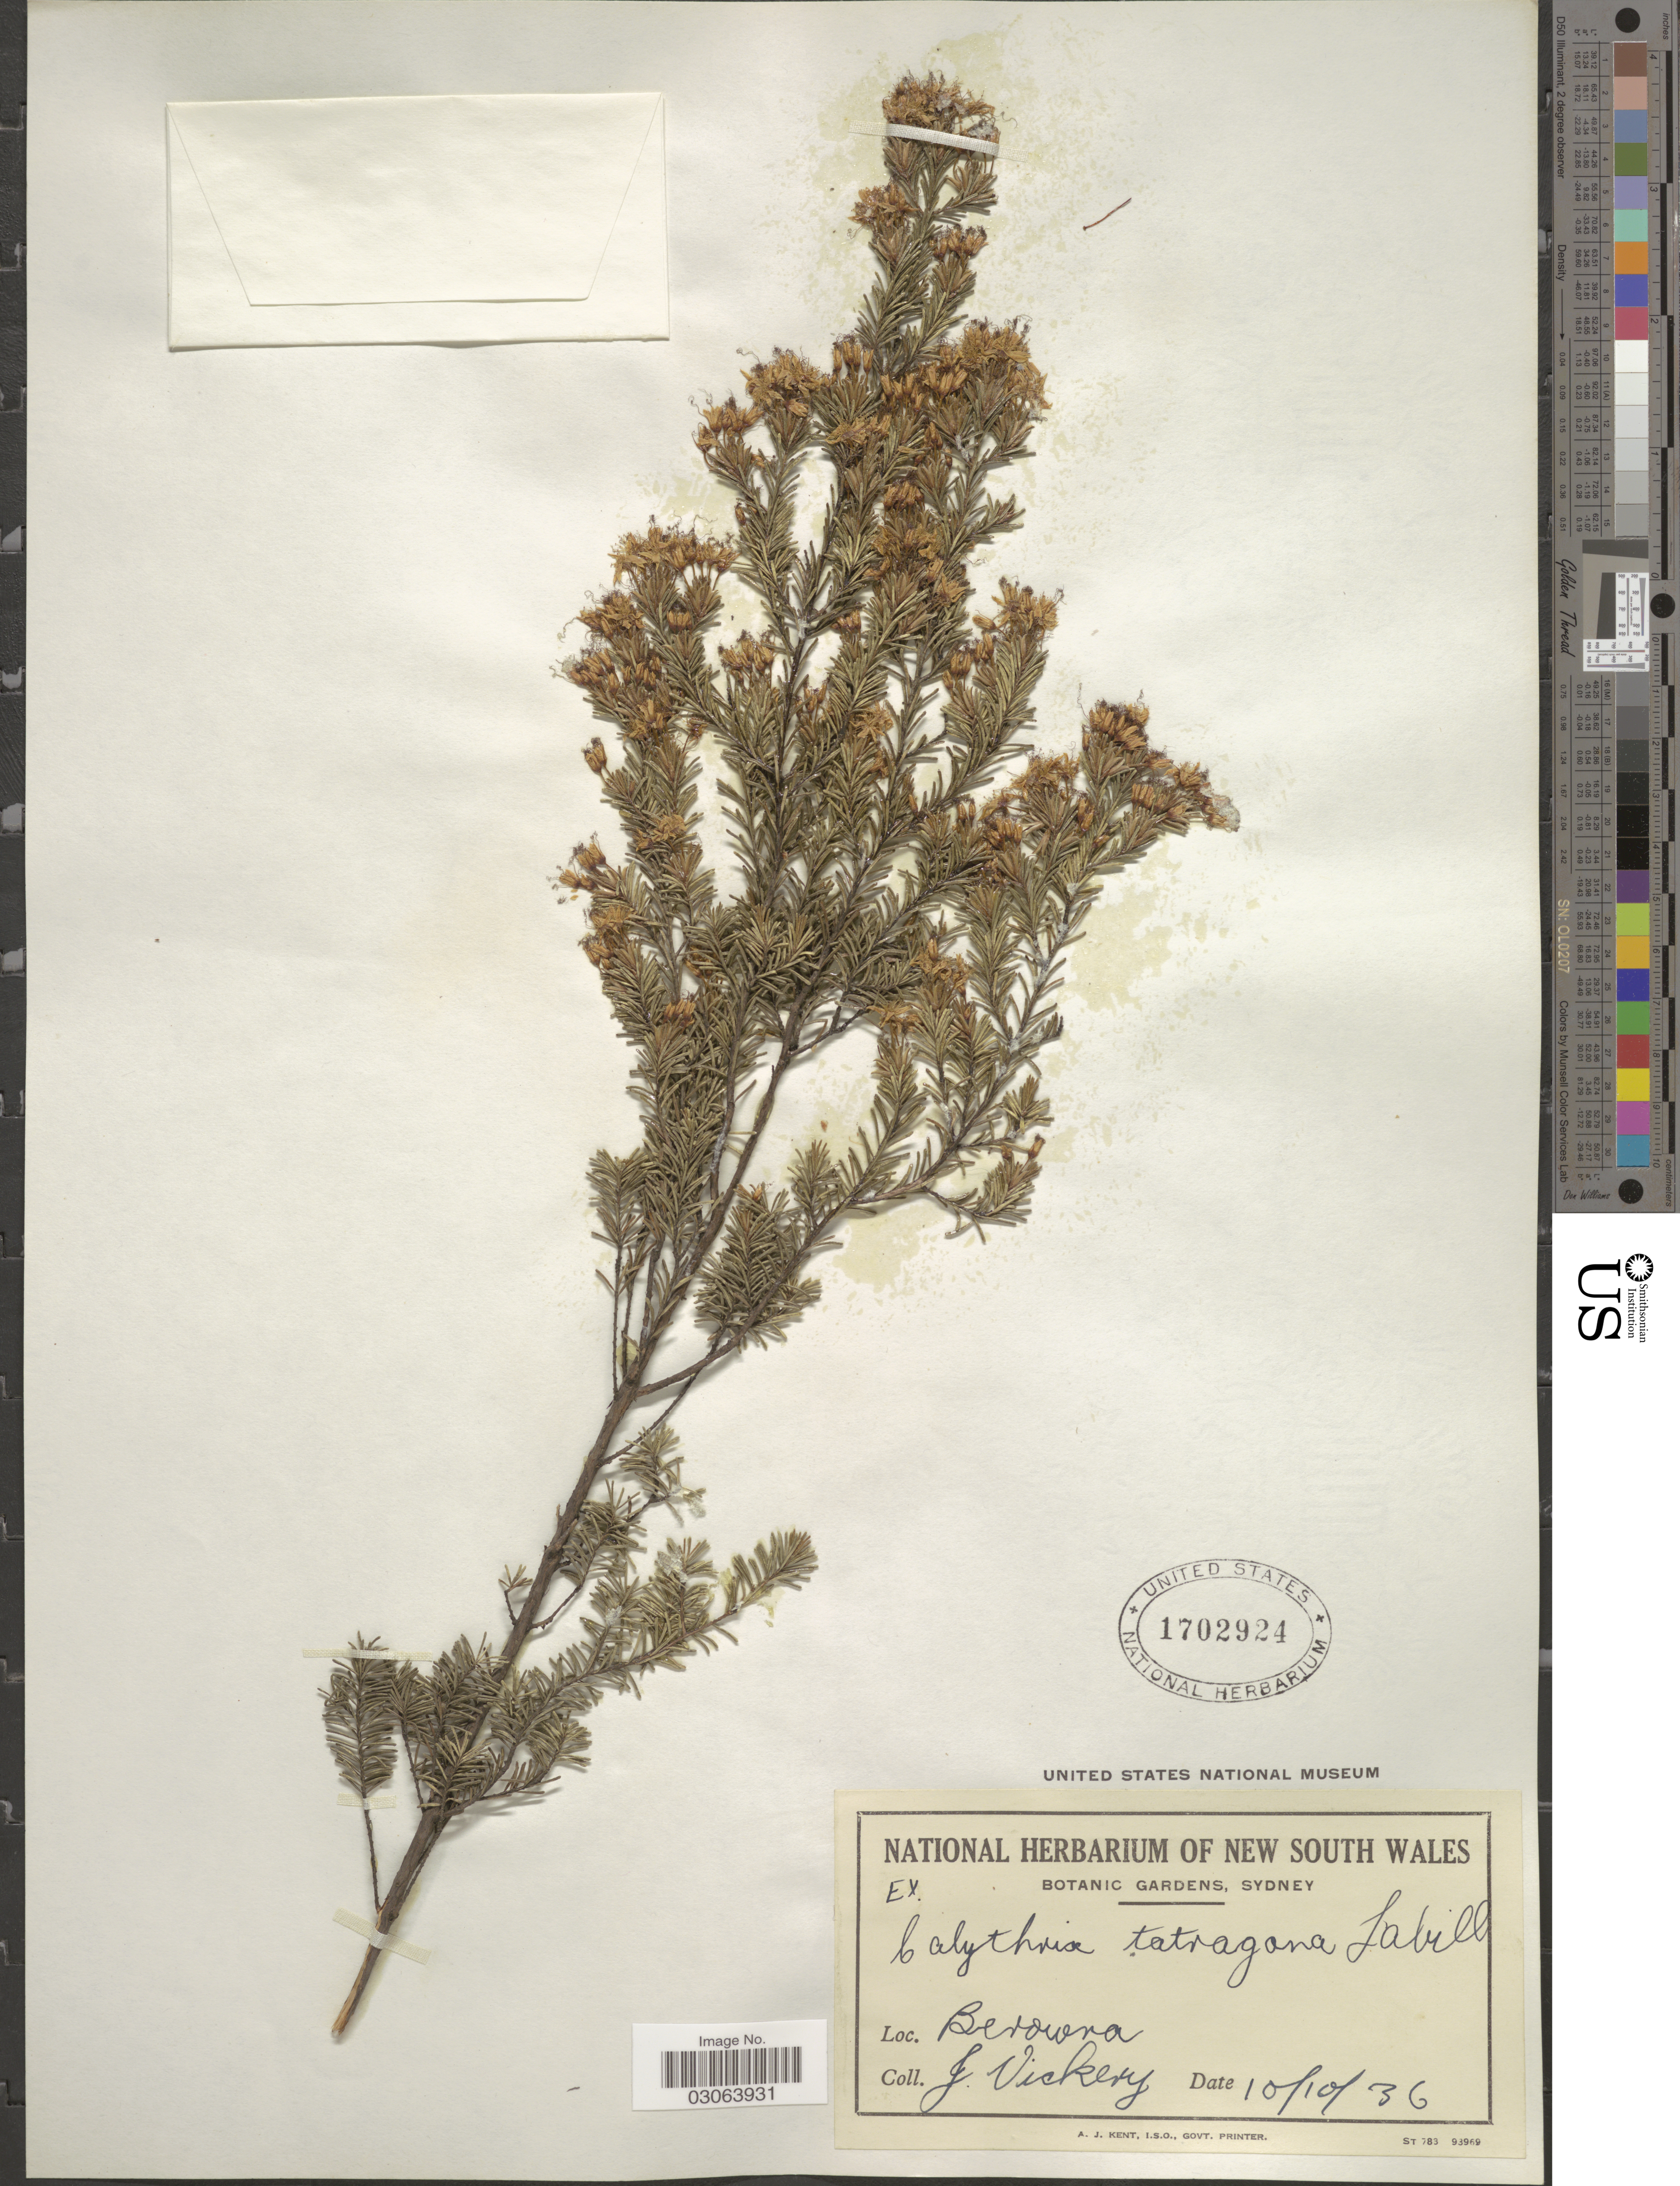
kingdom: Plantae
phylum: Tracheophyta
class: Magnoliopsida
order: Myrtales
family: Myrtaceae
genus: Calytrix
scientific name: Calytrix tetragona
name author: Labill.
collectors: J. Vickery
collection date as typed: Transcribed d/m/y: 10/10/36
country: Australia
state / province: New South Wales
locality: Berowra.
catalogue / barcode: US 1702924